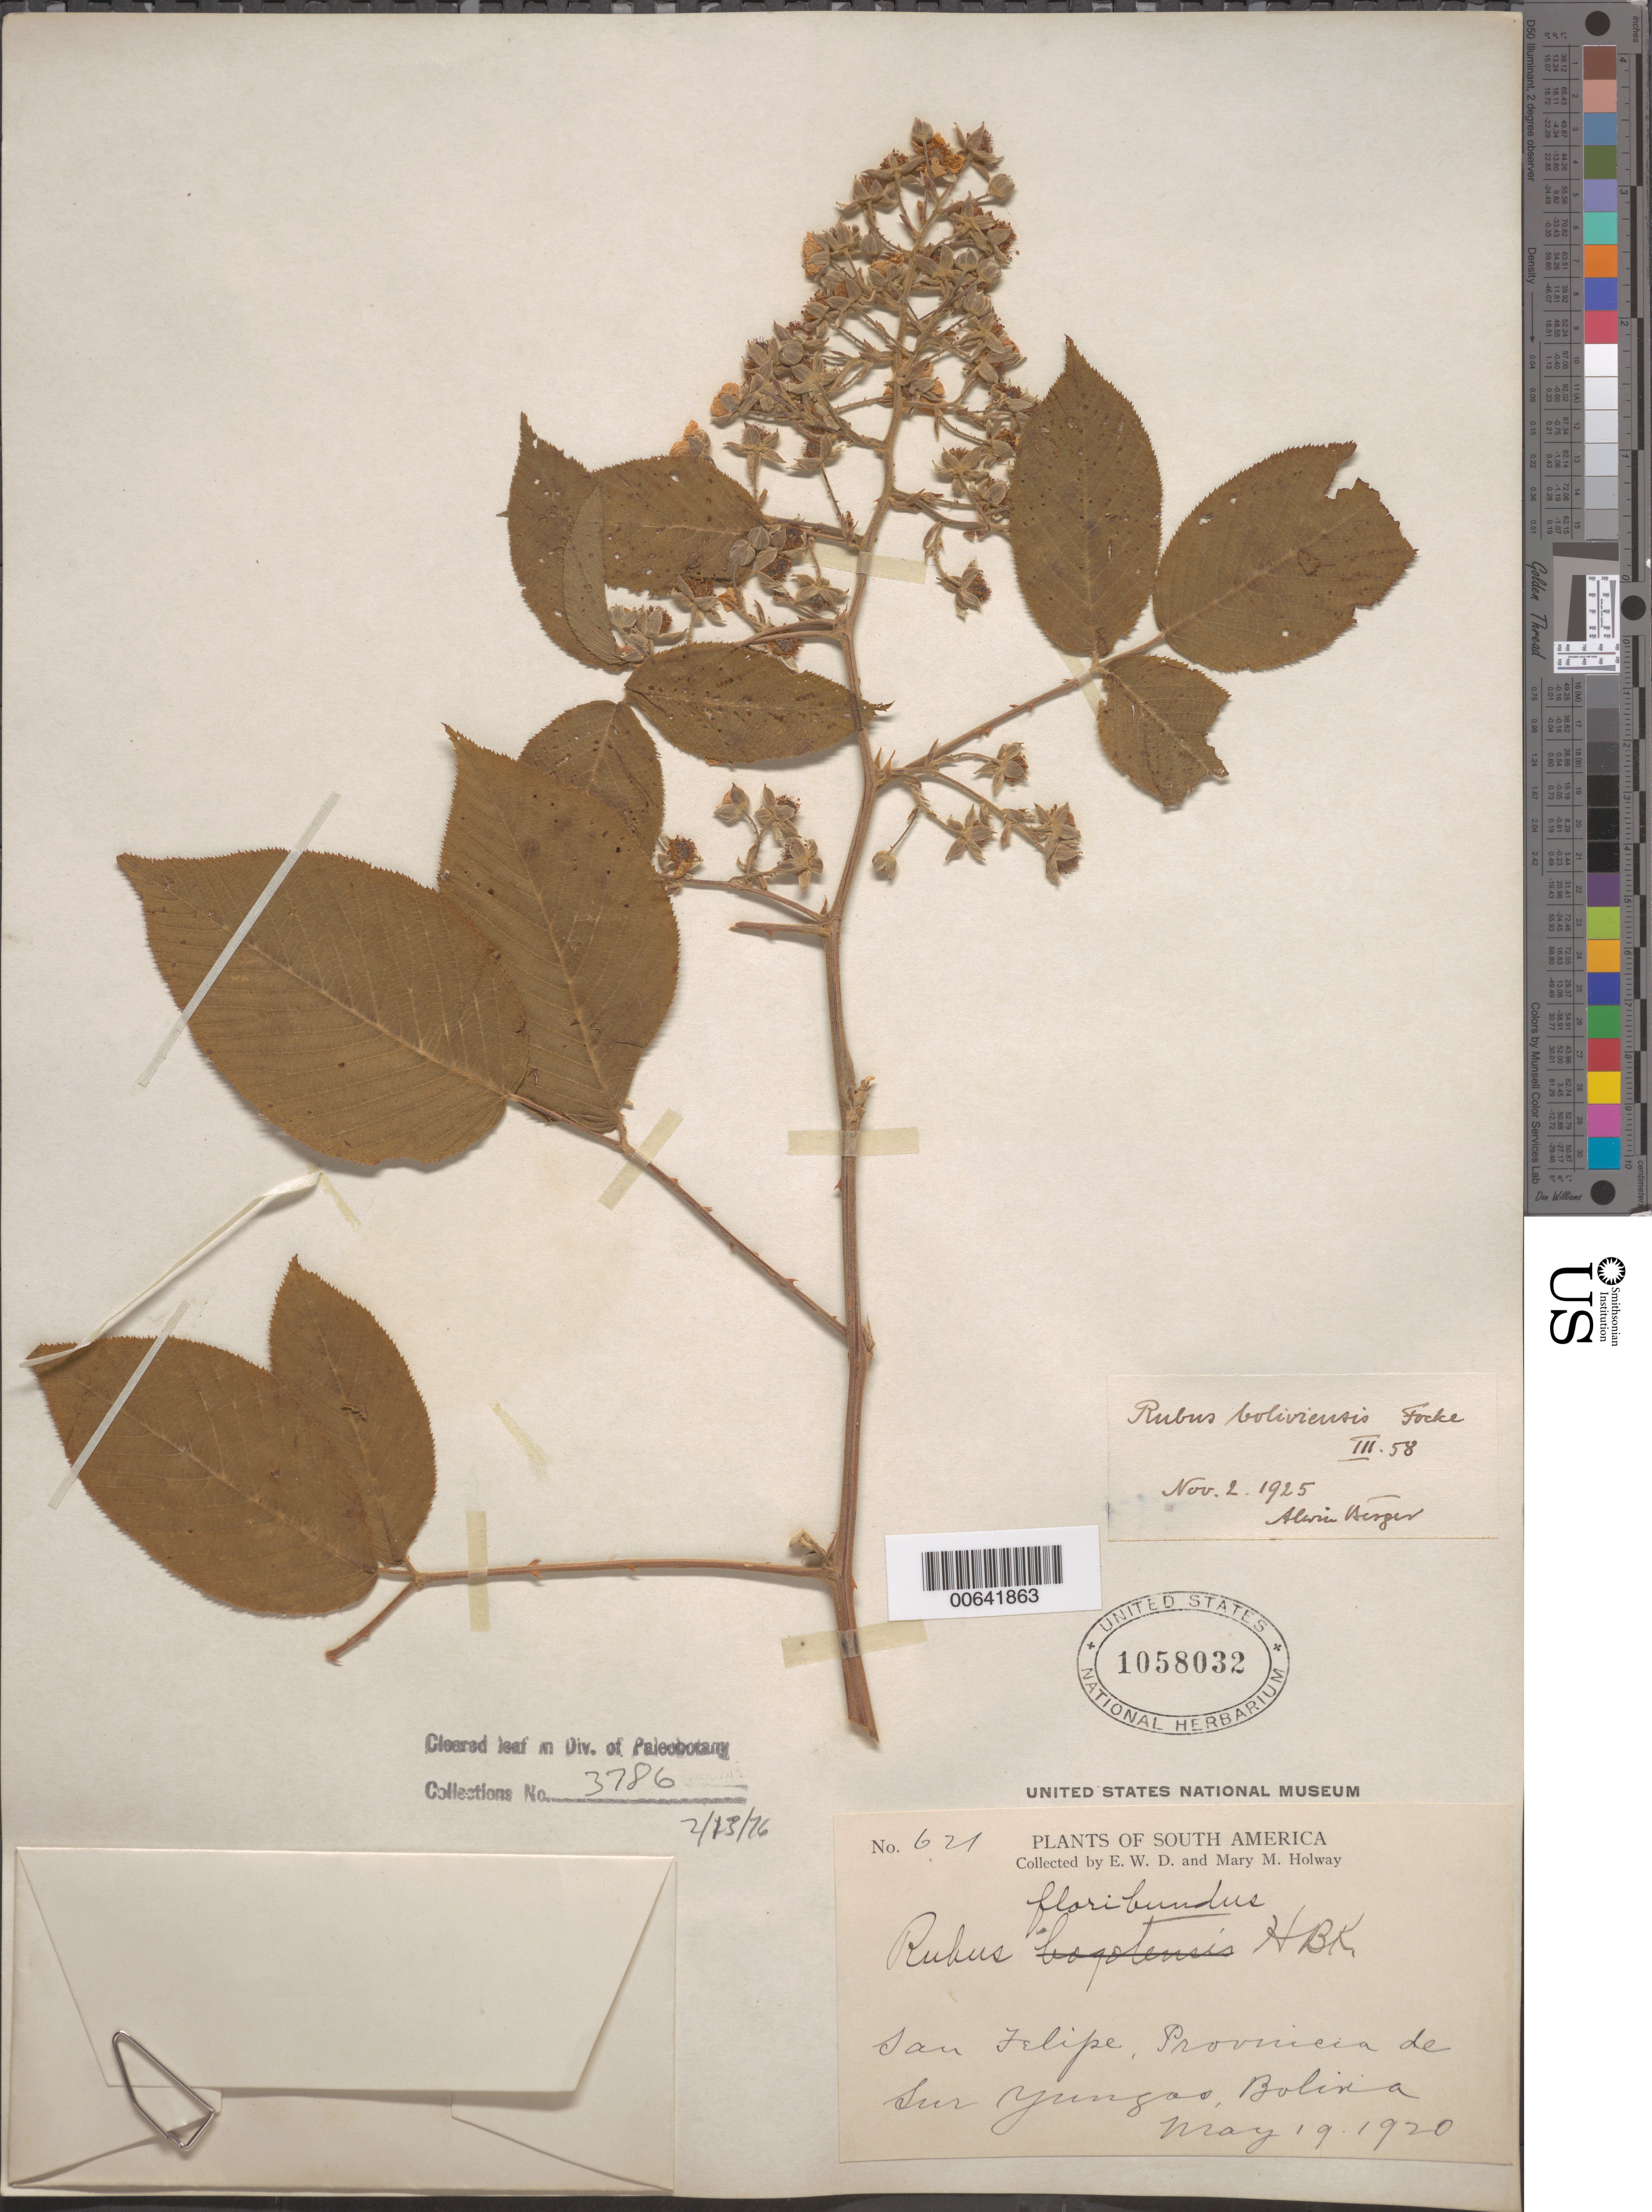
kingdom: Plantae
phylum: Tracheophyta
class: Magnoliopsida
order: Rosales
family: Rosaceae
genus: Rubus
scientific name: Rubus boliviensis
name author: Focke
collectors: E. W. D. Holway & M. M. Holway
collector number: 621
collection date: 1920-05-19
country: Bolivia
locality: San Felipe, Provincia de Sur Yungas.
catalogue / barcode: US 1058032